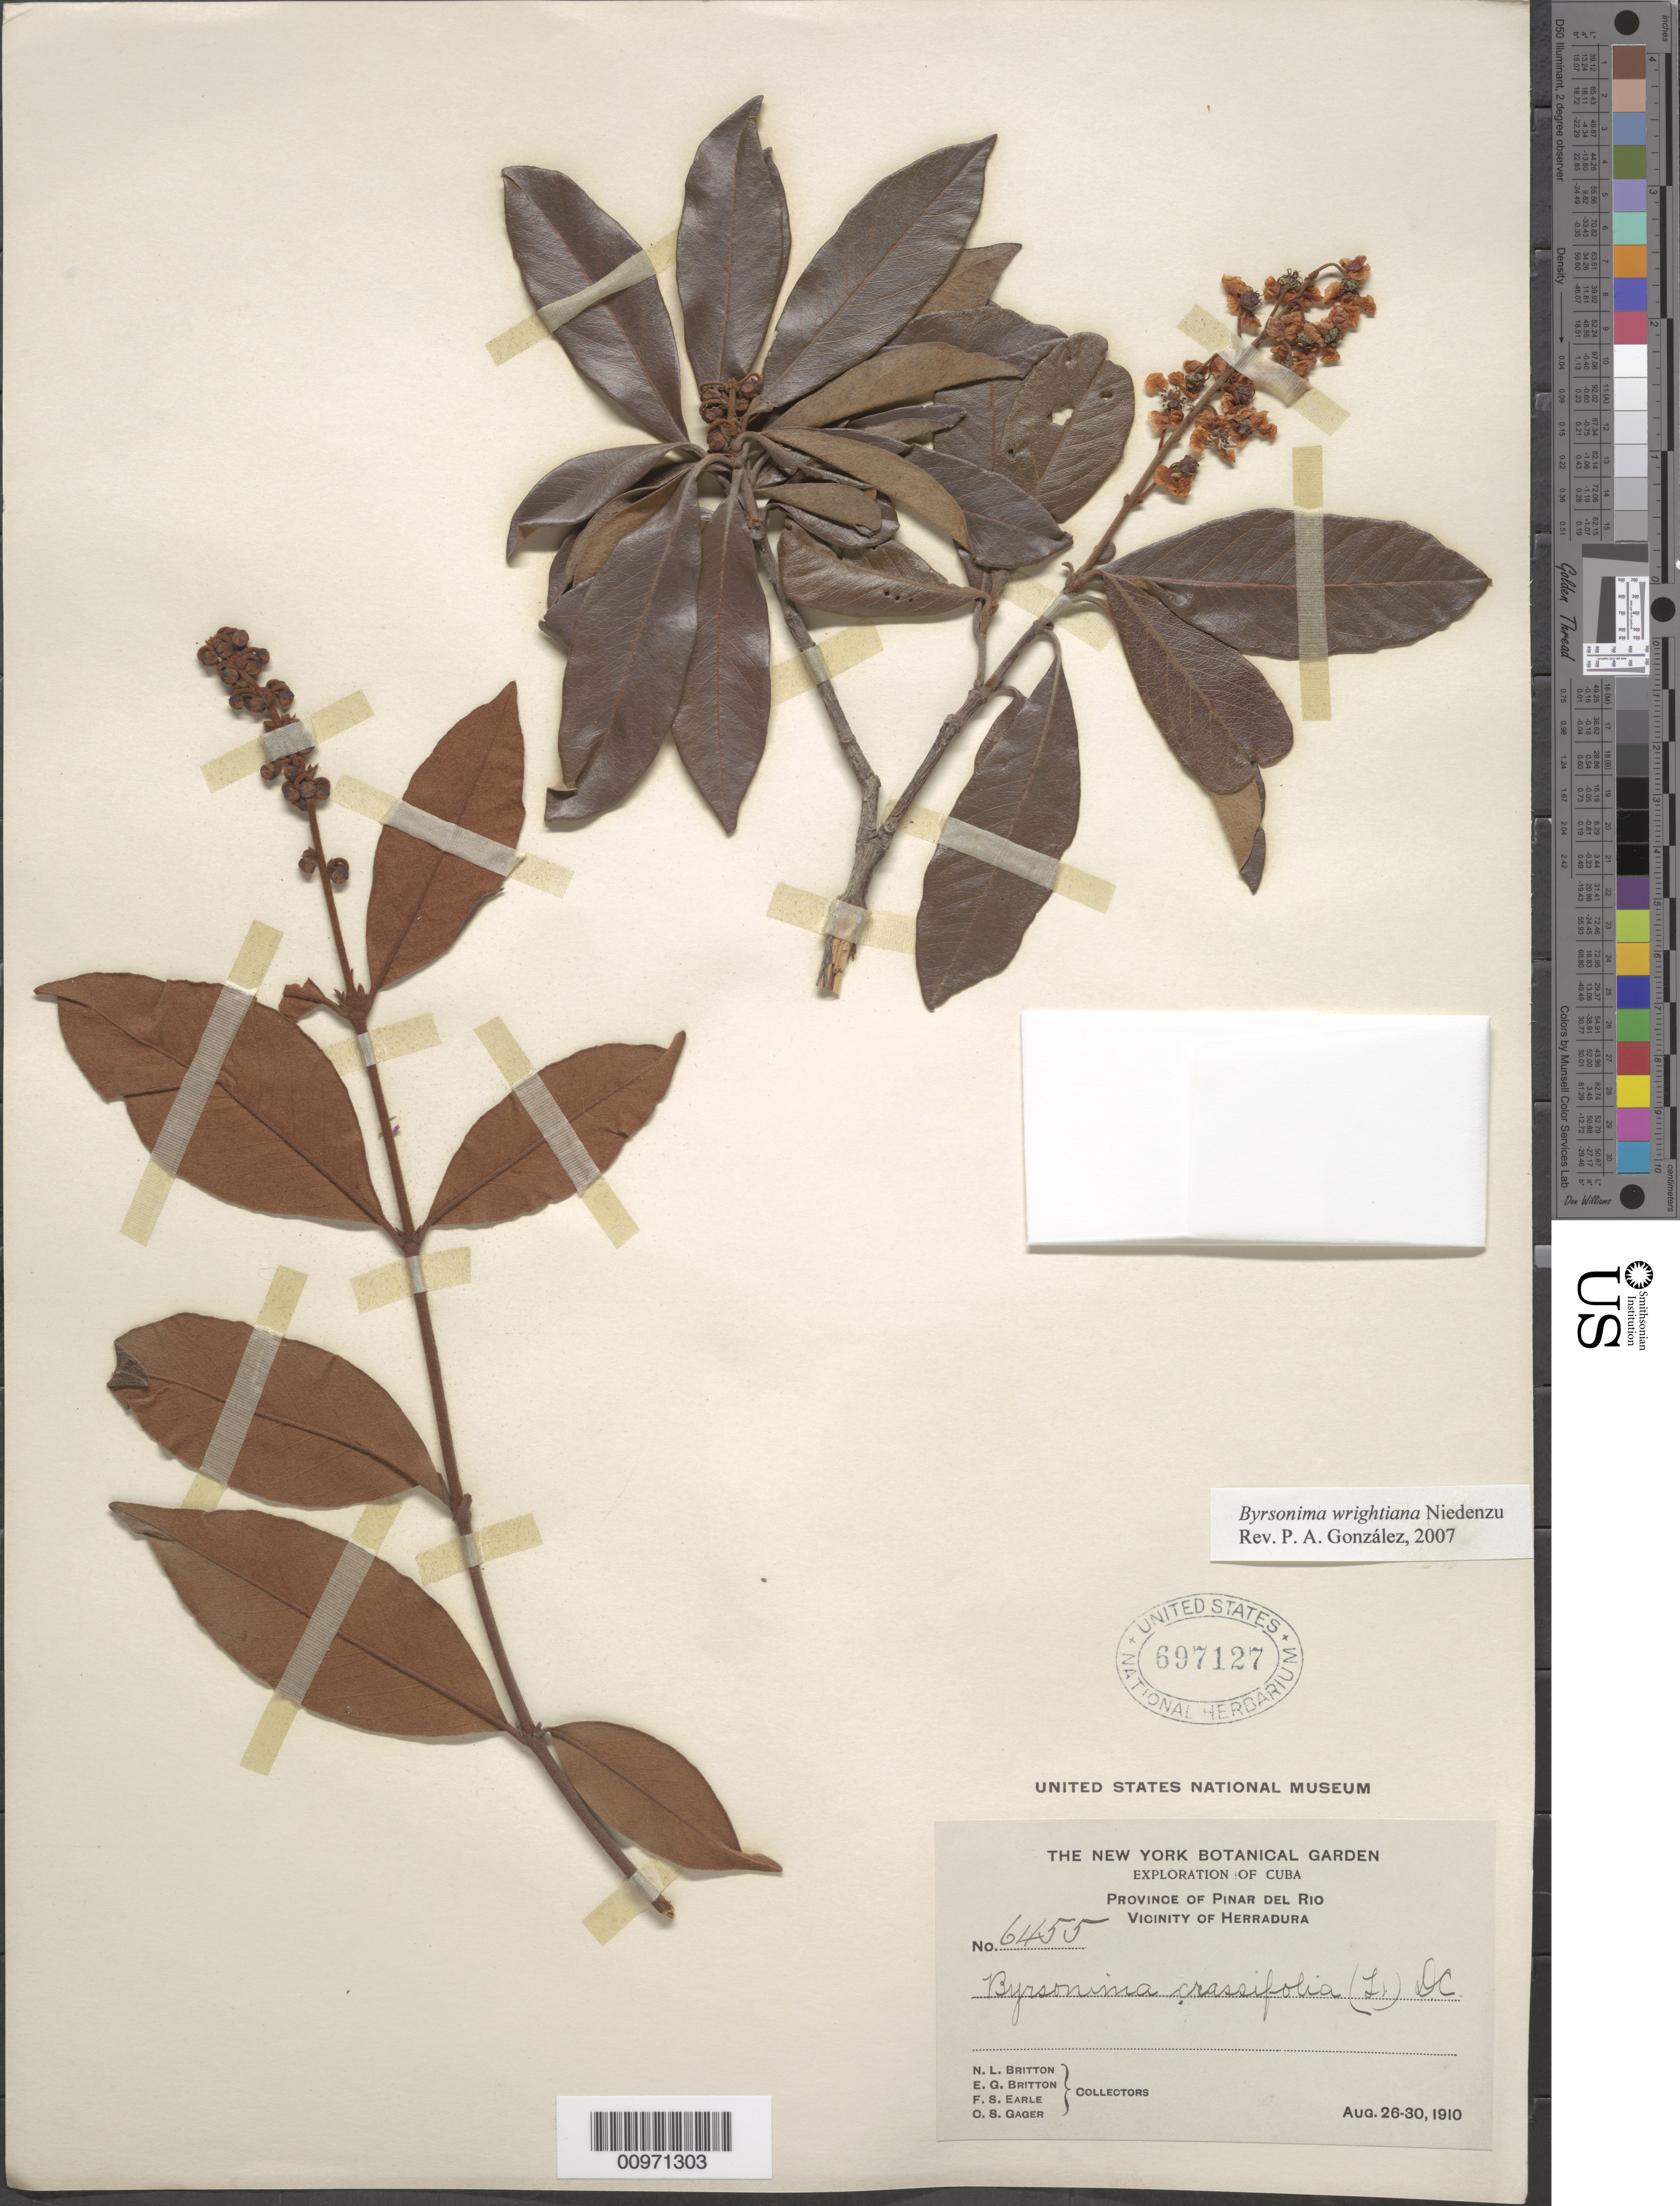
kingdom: Plantae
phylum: Tracheophyta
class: Magnoliopsida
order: Malpighiales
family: Malpighiaceae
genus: Byrsonima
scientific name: Byrsonima wrightiana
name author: Nied.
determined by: González, P. A.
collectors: N. Britton, E. G. Britton, F. S. Earle & C. Gager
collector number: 6455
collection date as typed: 26 Apr 1910 to 30 Apr 1910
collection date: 1910-08-26/1910-08-30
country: Cuba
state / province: Pinar del Rio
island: Cuba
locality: Vicinity of Herradura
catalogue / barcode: US 697127